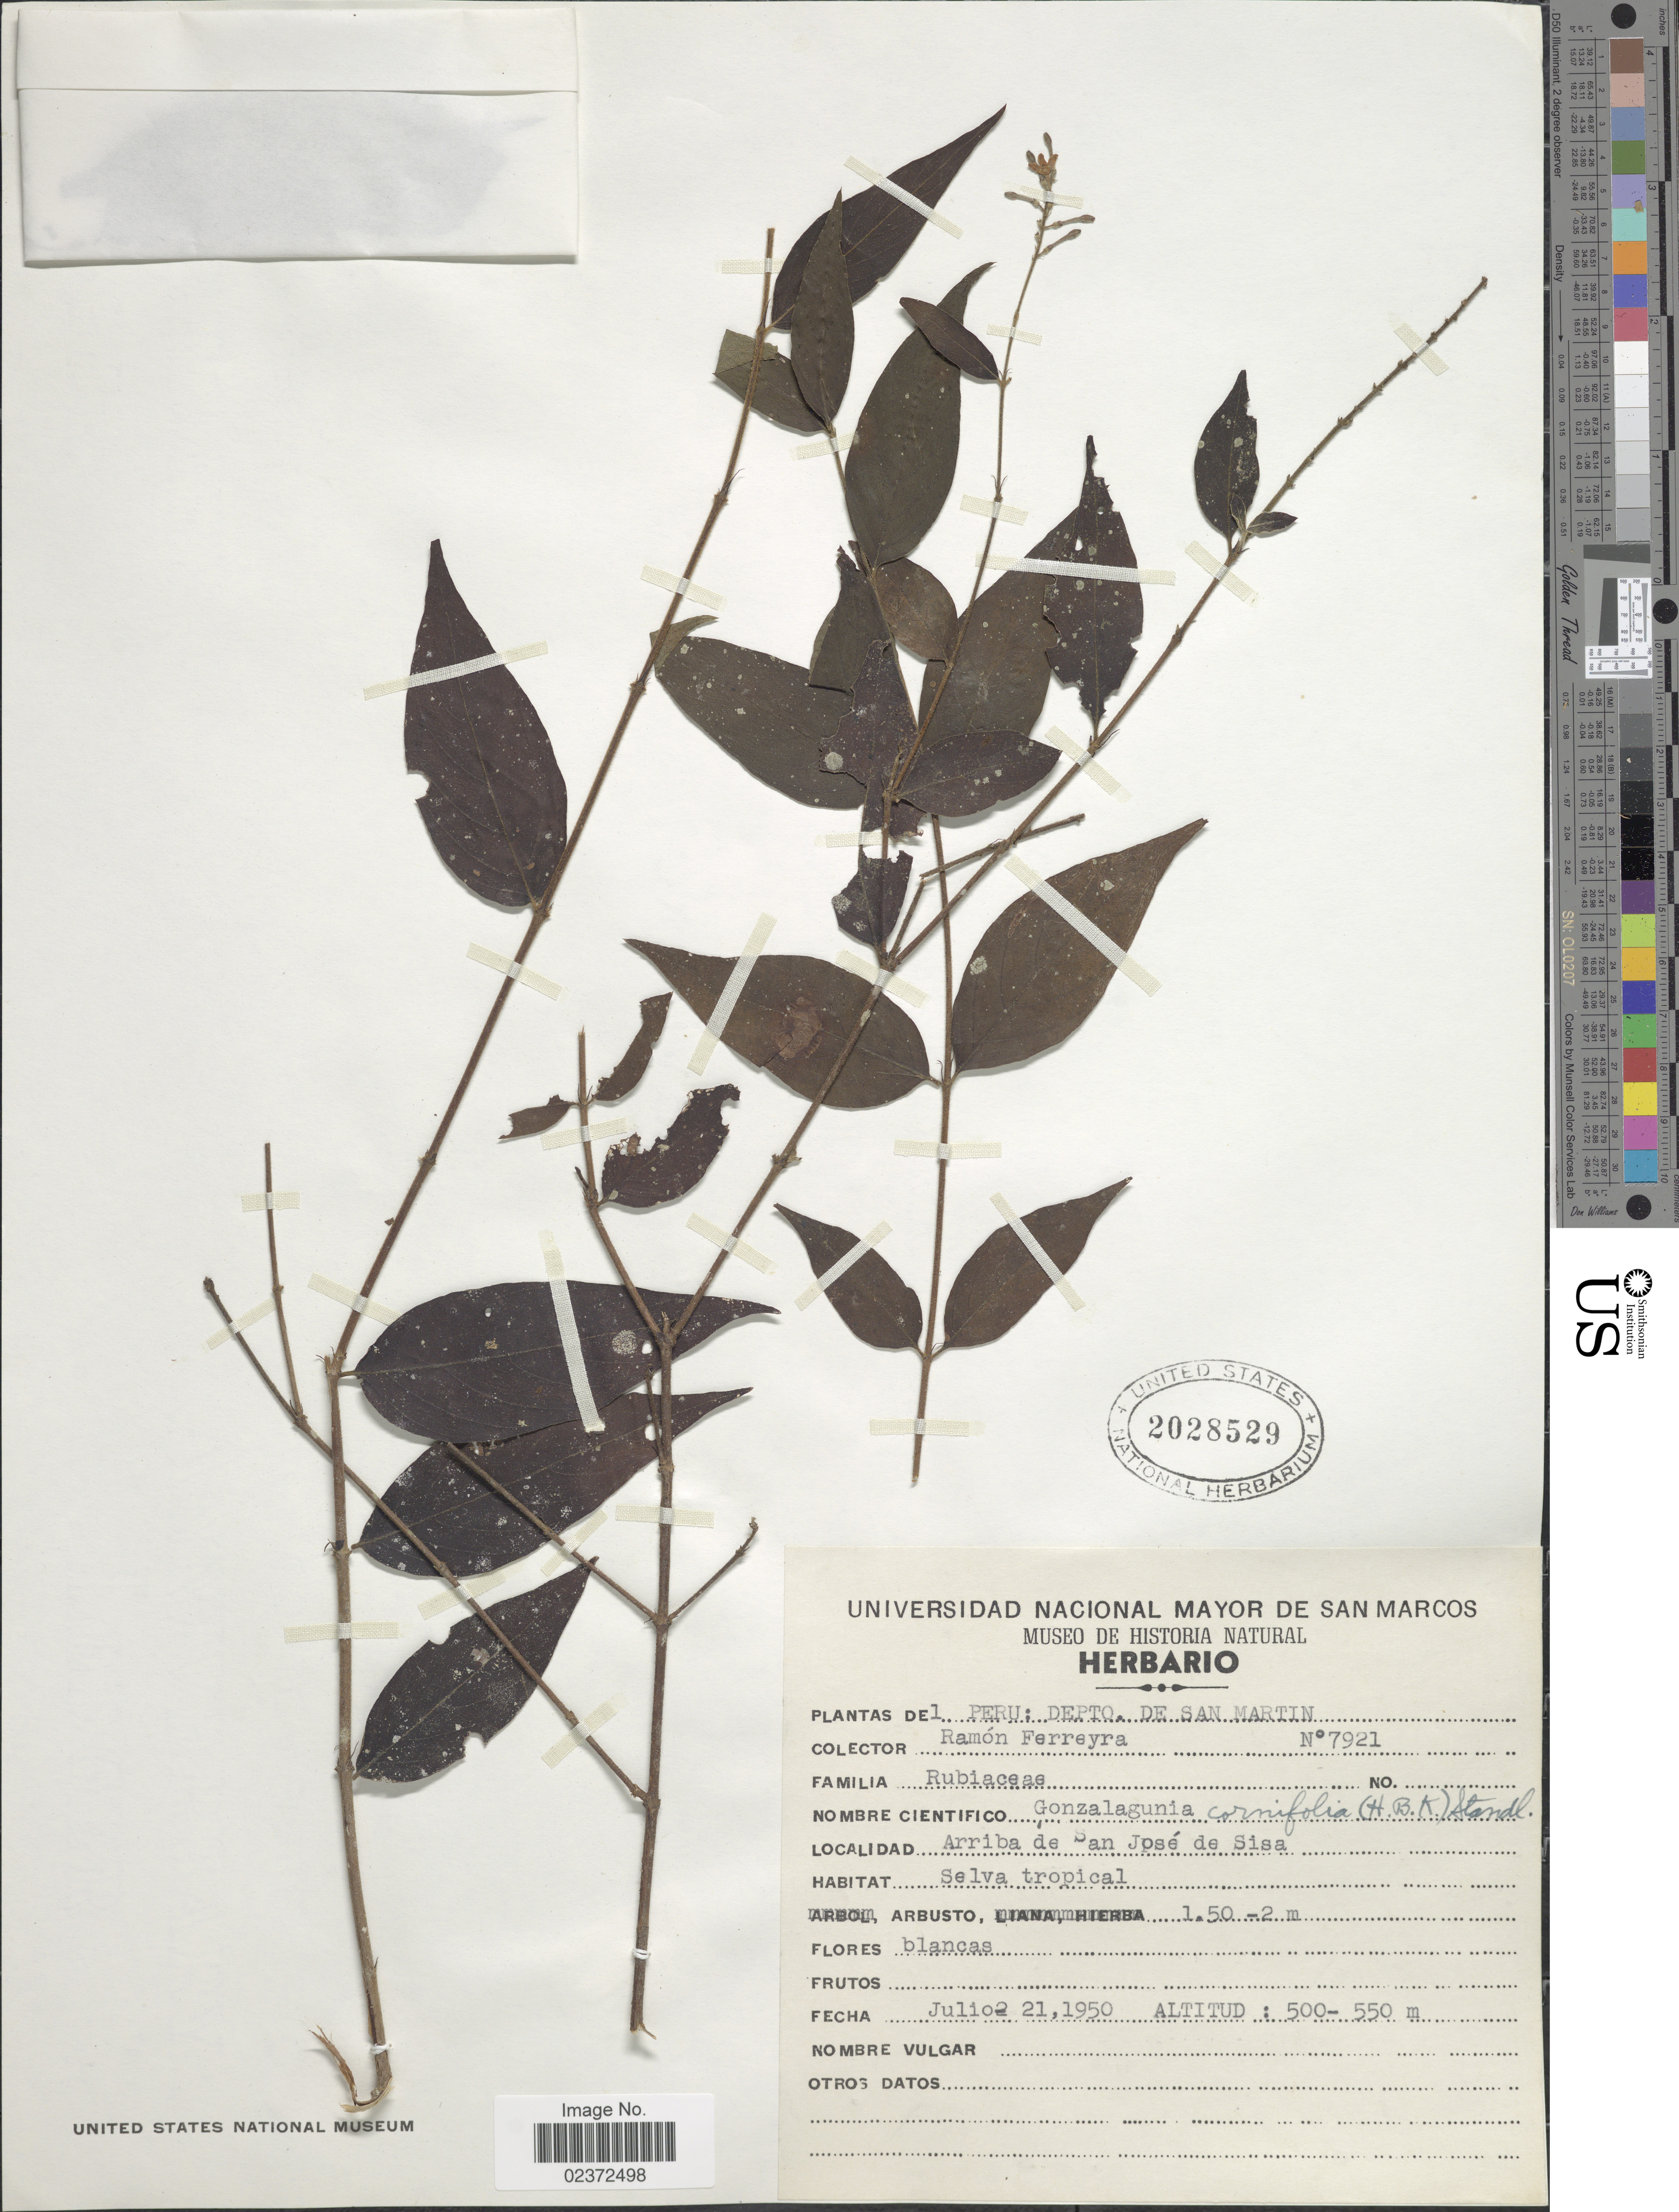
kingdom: Plantae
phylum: Tracheophyta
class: Magnoliopsida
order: Gentianales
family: Rubiaceae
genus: Gonzalagunia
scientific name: Gonzalagunia cornifolia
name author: (Kunth) Standl.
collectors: R. A. Ferreyra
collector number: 7921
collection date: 1950-07-21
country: Peru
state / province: San Martín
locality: Arriba de San José de Sisa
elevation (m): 500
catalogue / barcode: US 2028529